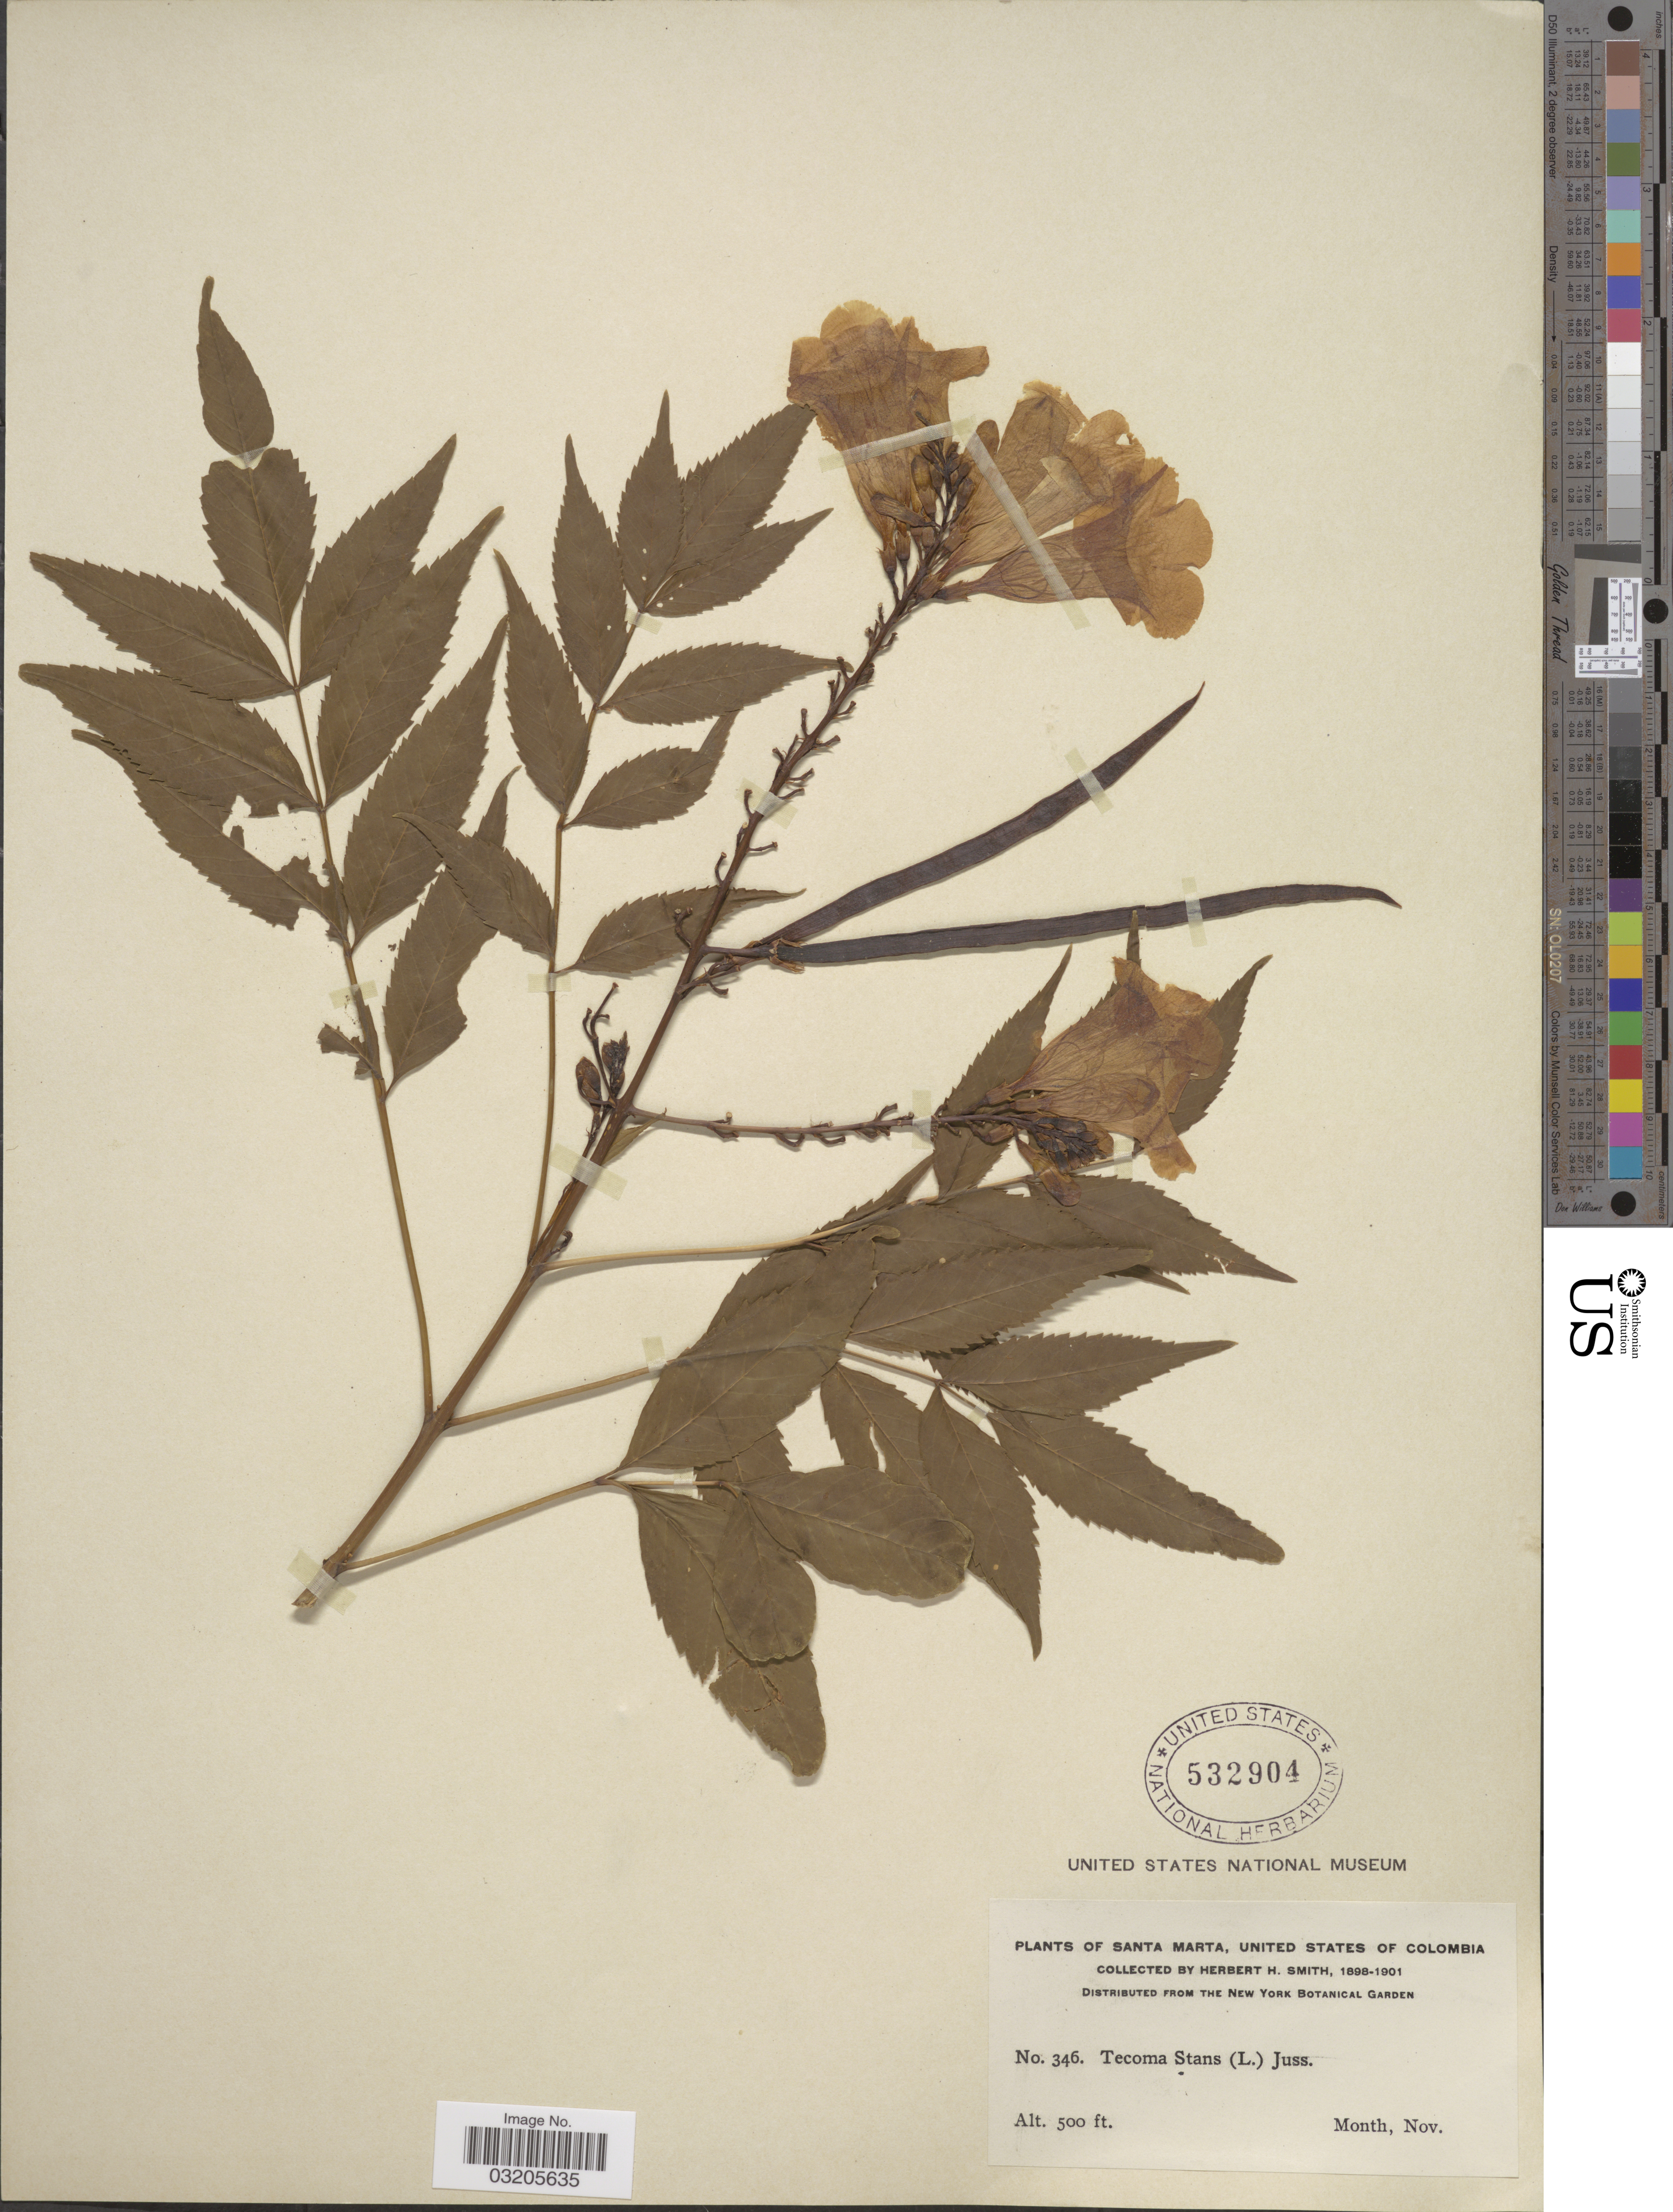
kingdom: Plantae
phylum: Tracheophyta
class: Magnoliopsida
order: Lamiales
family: Bignoniaceae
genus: Tecoma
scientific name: Tecoma stans var. stans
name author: (L.) Juss. ex Kunth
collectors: Herbert H. Smith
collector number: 346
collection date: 1898-11/1901-11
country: Colombia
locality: Santa Marta, United States of Colombia.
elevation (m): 152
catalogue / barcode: US 532904